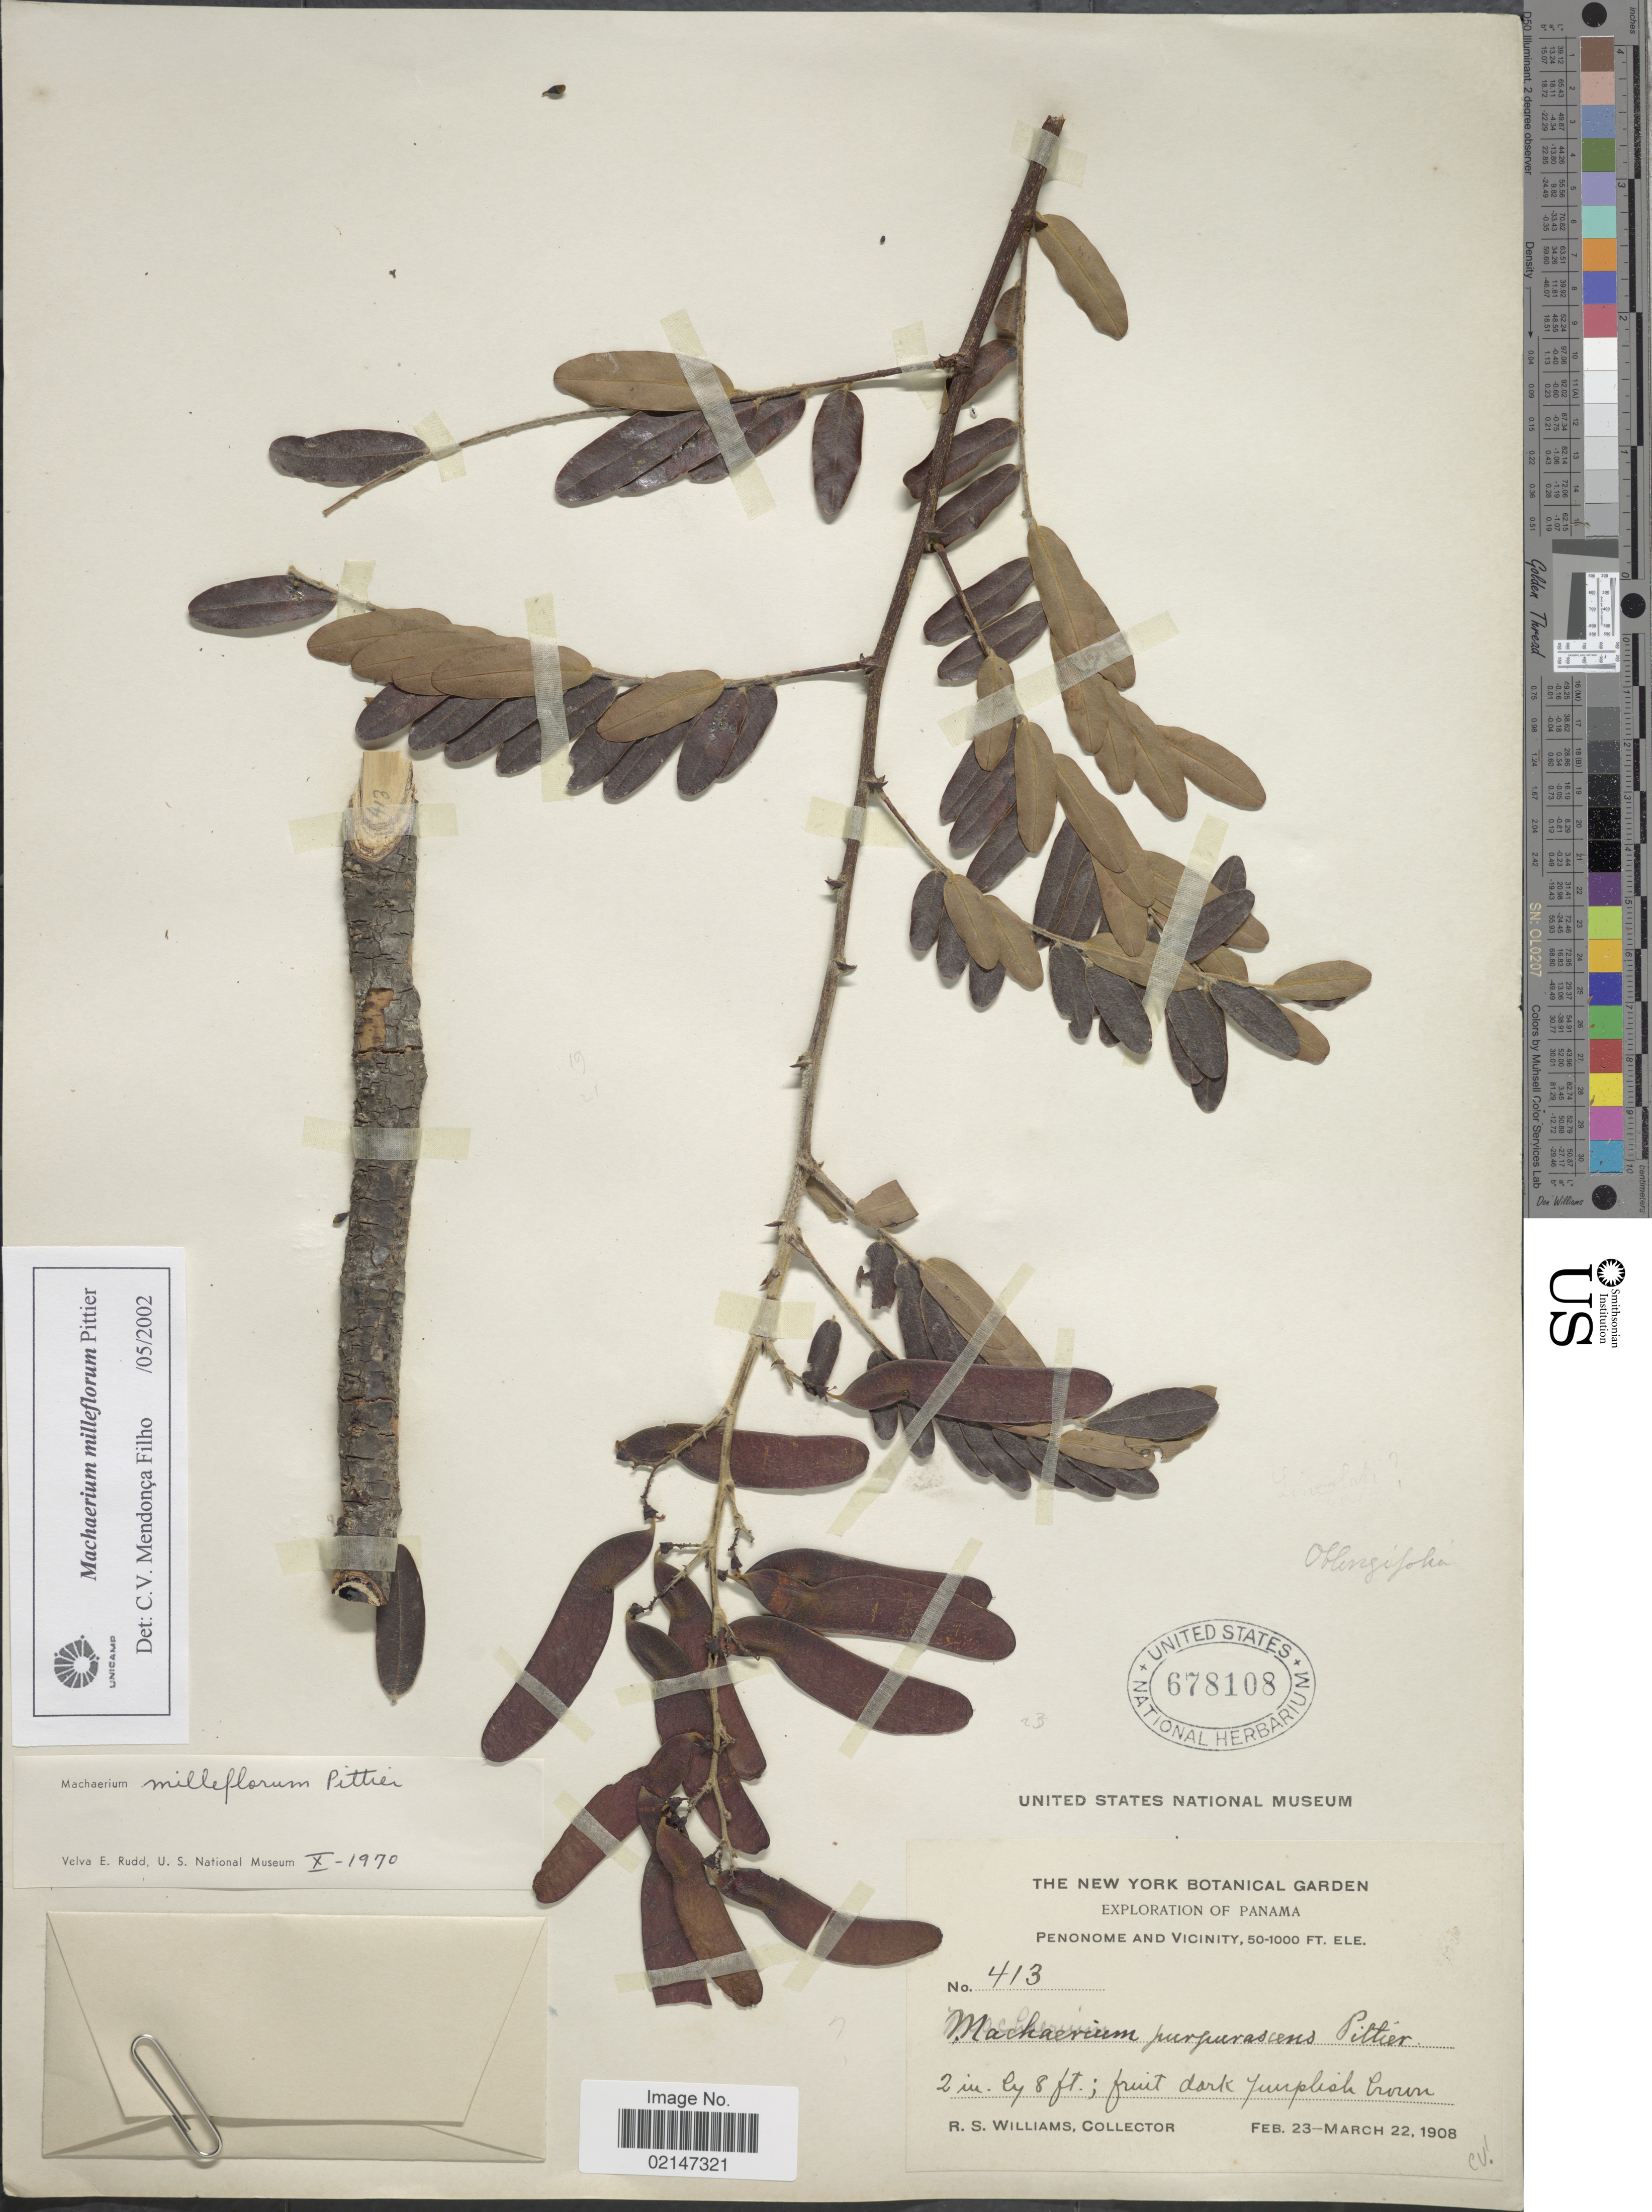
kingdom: Plantae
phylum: Tracheophyta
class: Magnoliopsida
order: Fabales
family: Fabaceae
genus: Machaerium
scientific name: Machaerium milleflorum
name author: Pittier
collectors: R. S. Williams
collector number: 413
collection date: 1908-02-23/1908-03-22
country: Panama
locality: Penonome And Vicinity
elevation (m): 15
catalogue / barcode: US 678108